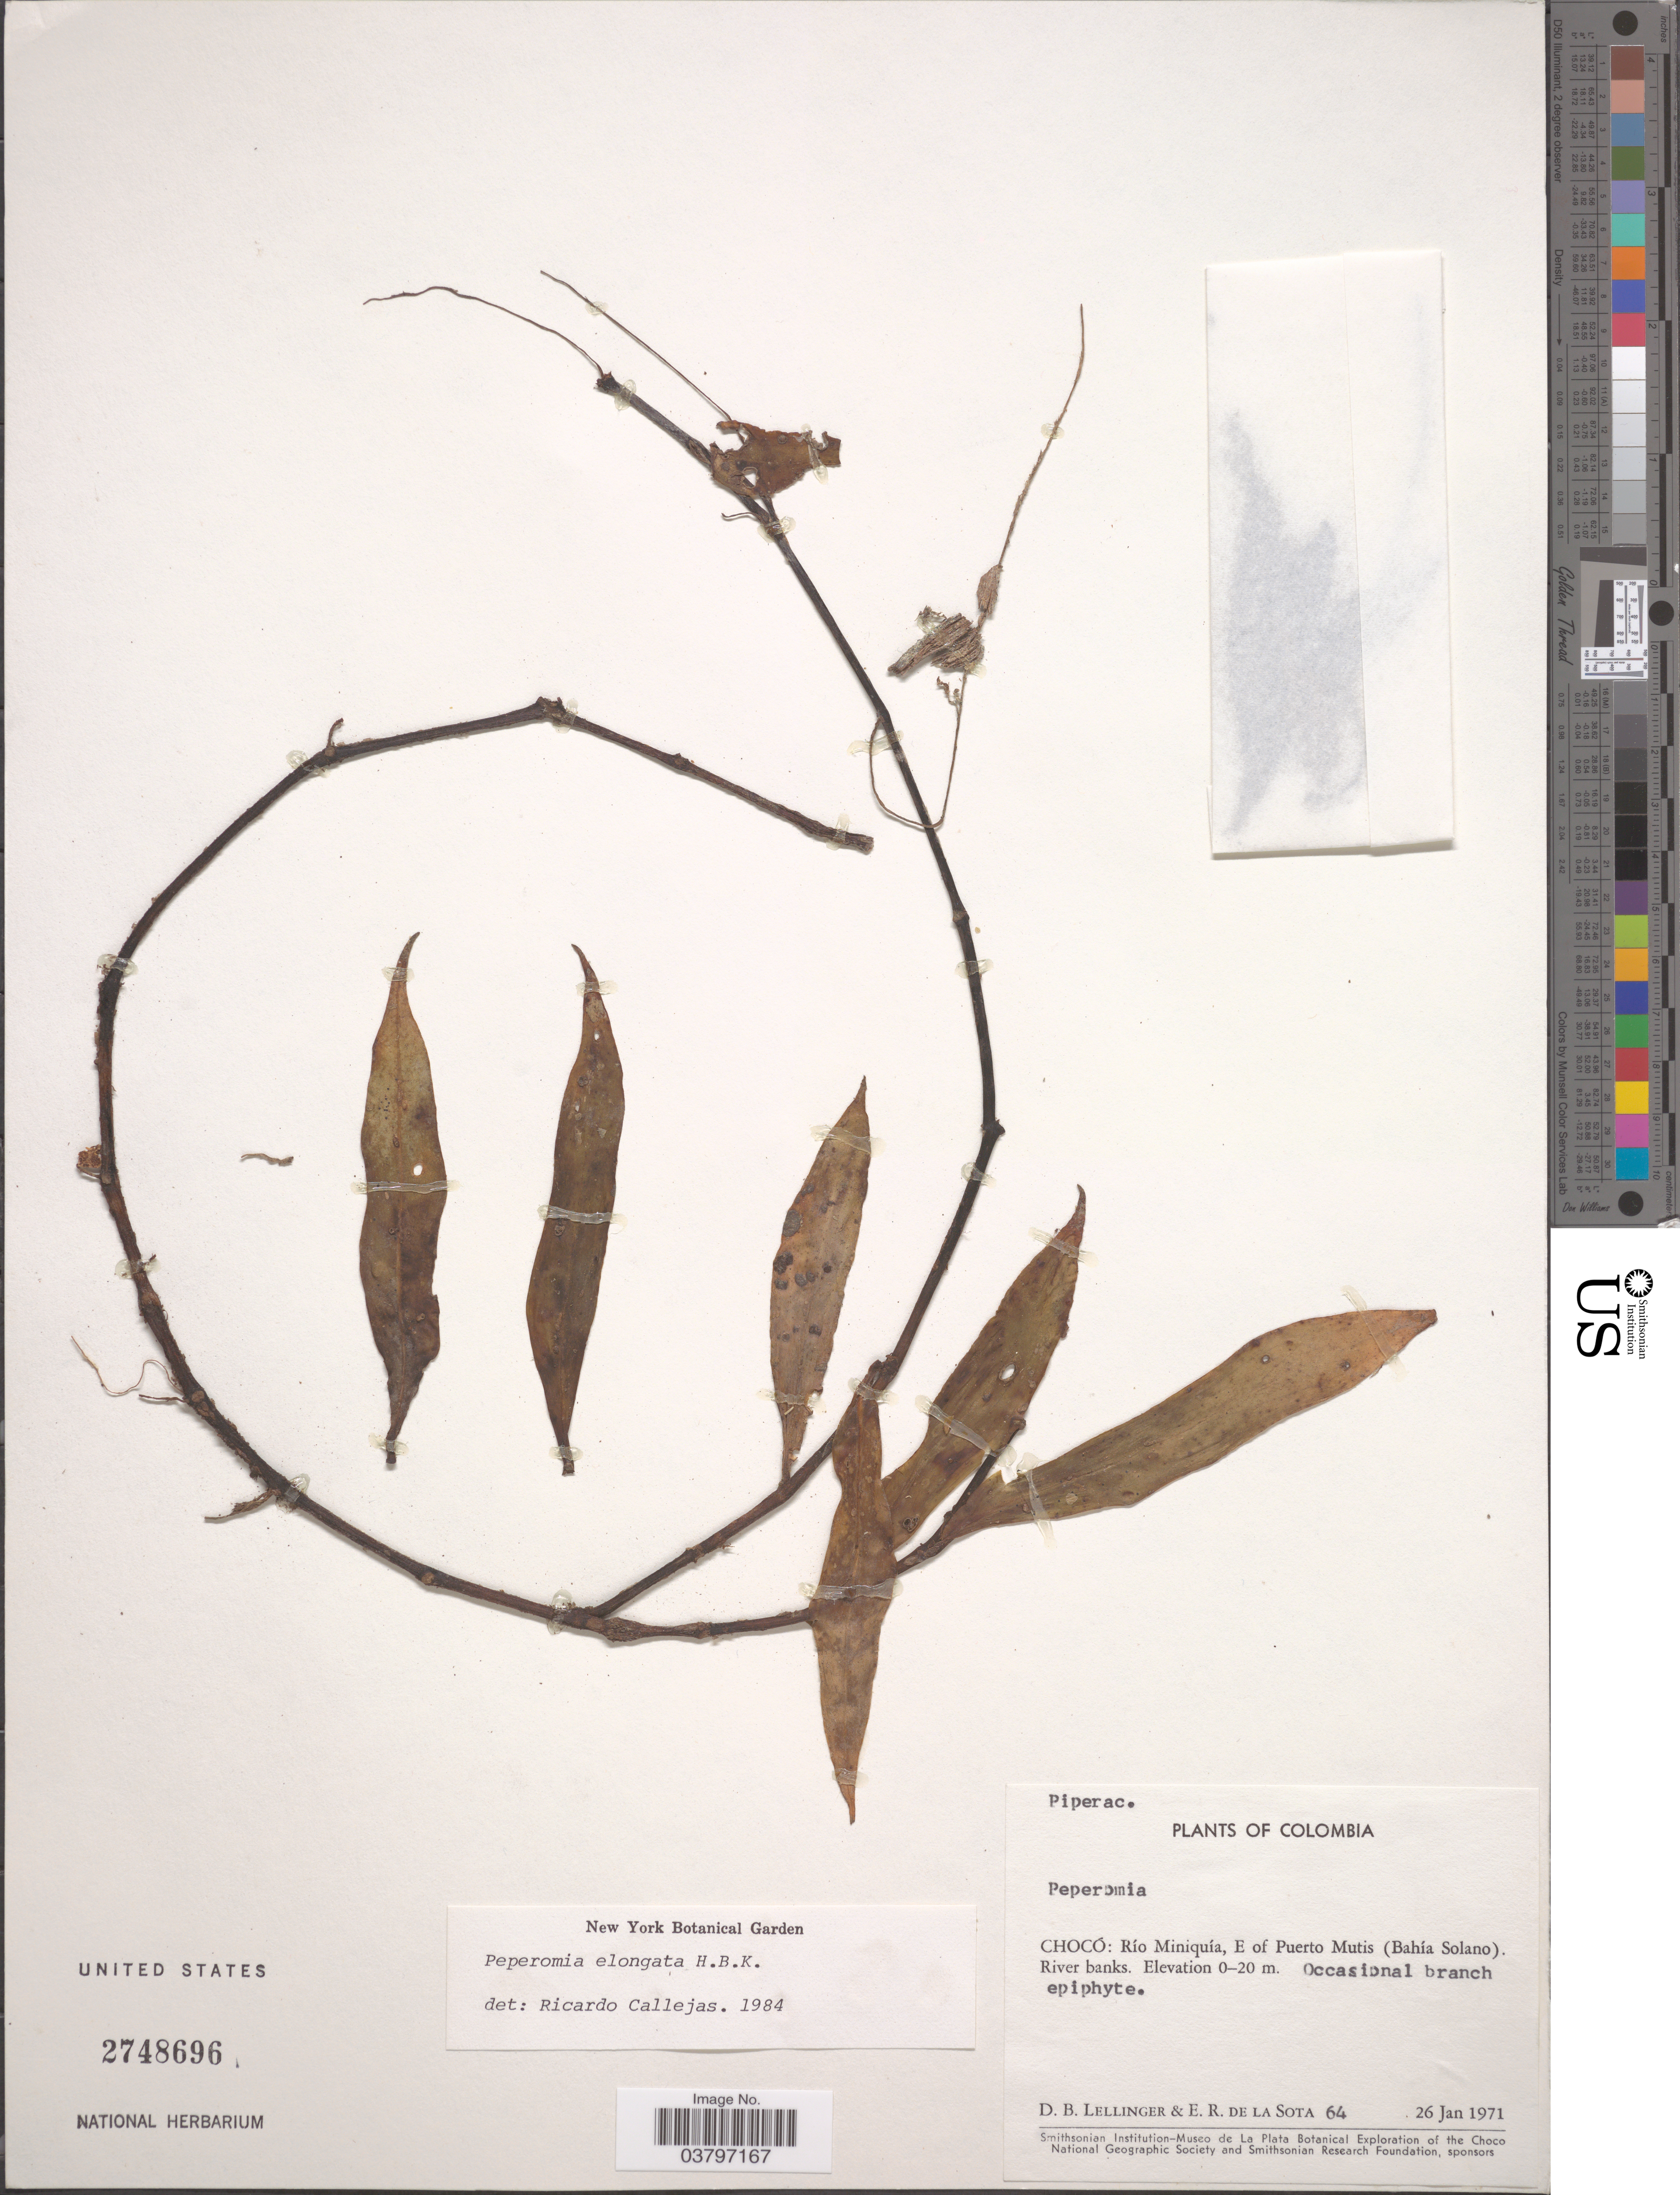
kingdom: Plantae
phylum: Tracheophyta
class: Magnoliopsida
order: Piperales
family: Piperaceae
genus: Peperomia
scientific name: Peperomia elongata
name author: Kunth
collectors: D. B. Lellinger & E. R. de la Sota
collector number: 64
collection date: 1971-01-26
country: Colombia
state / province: Chocó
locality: Río Mniquía, E of Puerto Mutis (Bahía Solano). River banks.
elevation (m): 0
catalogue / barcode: US 2748696